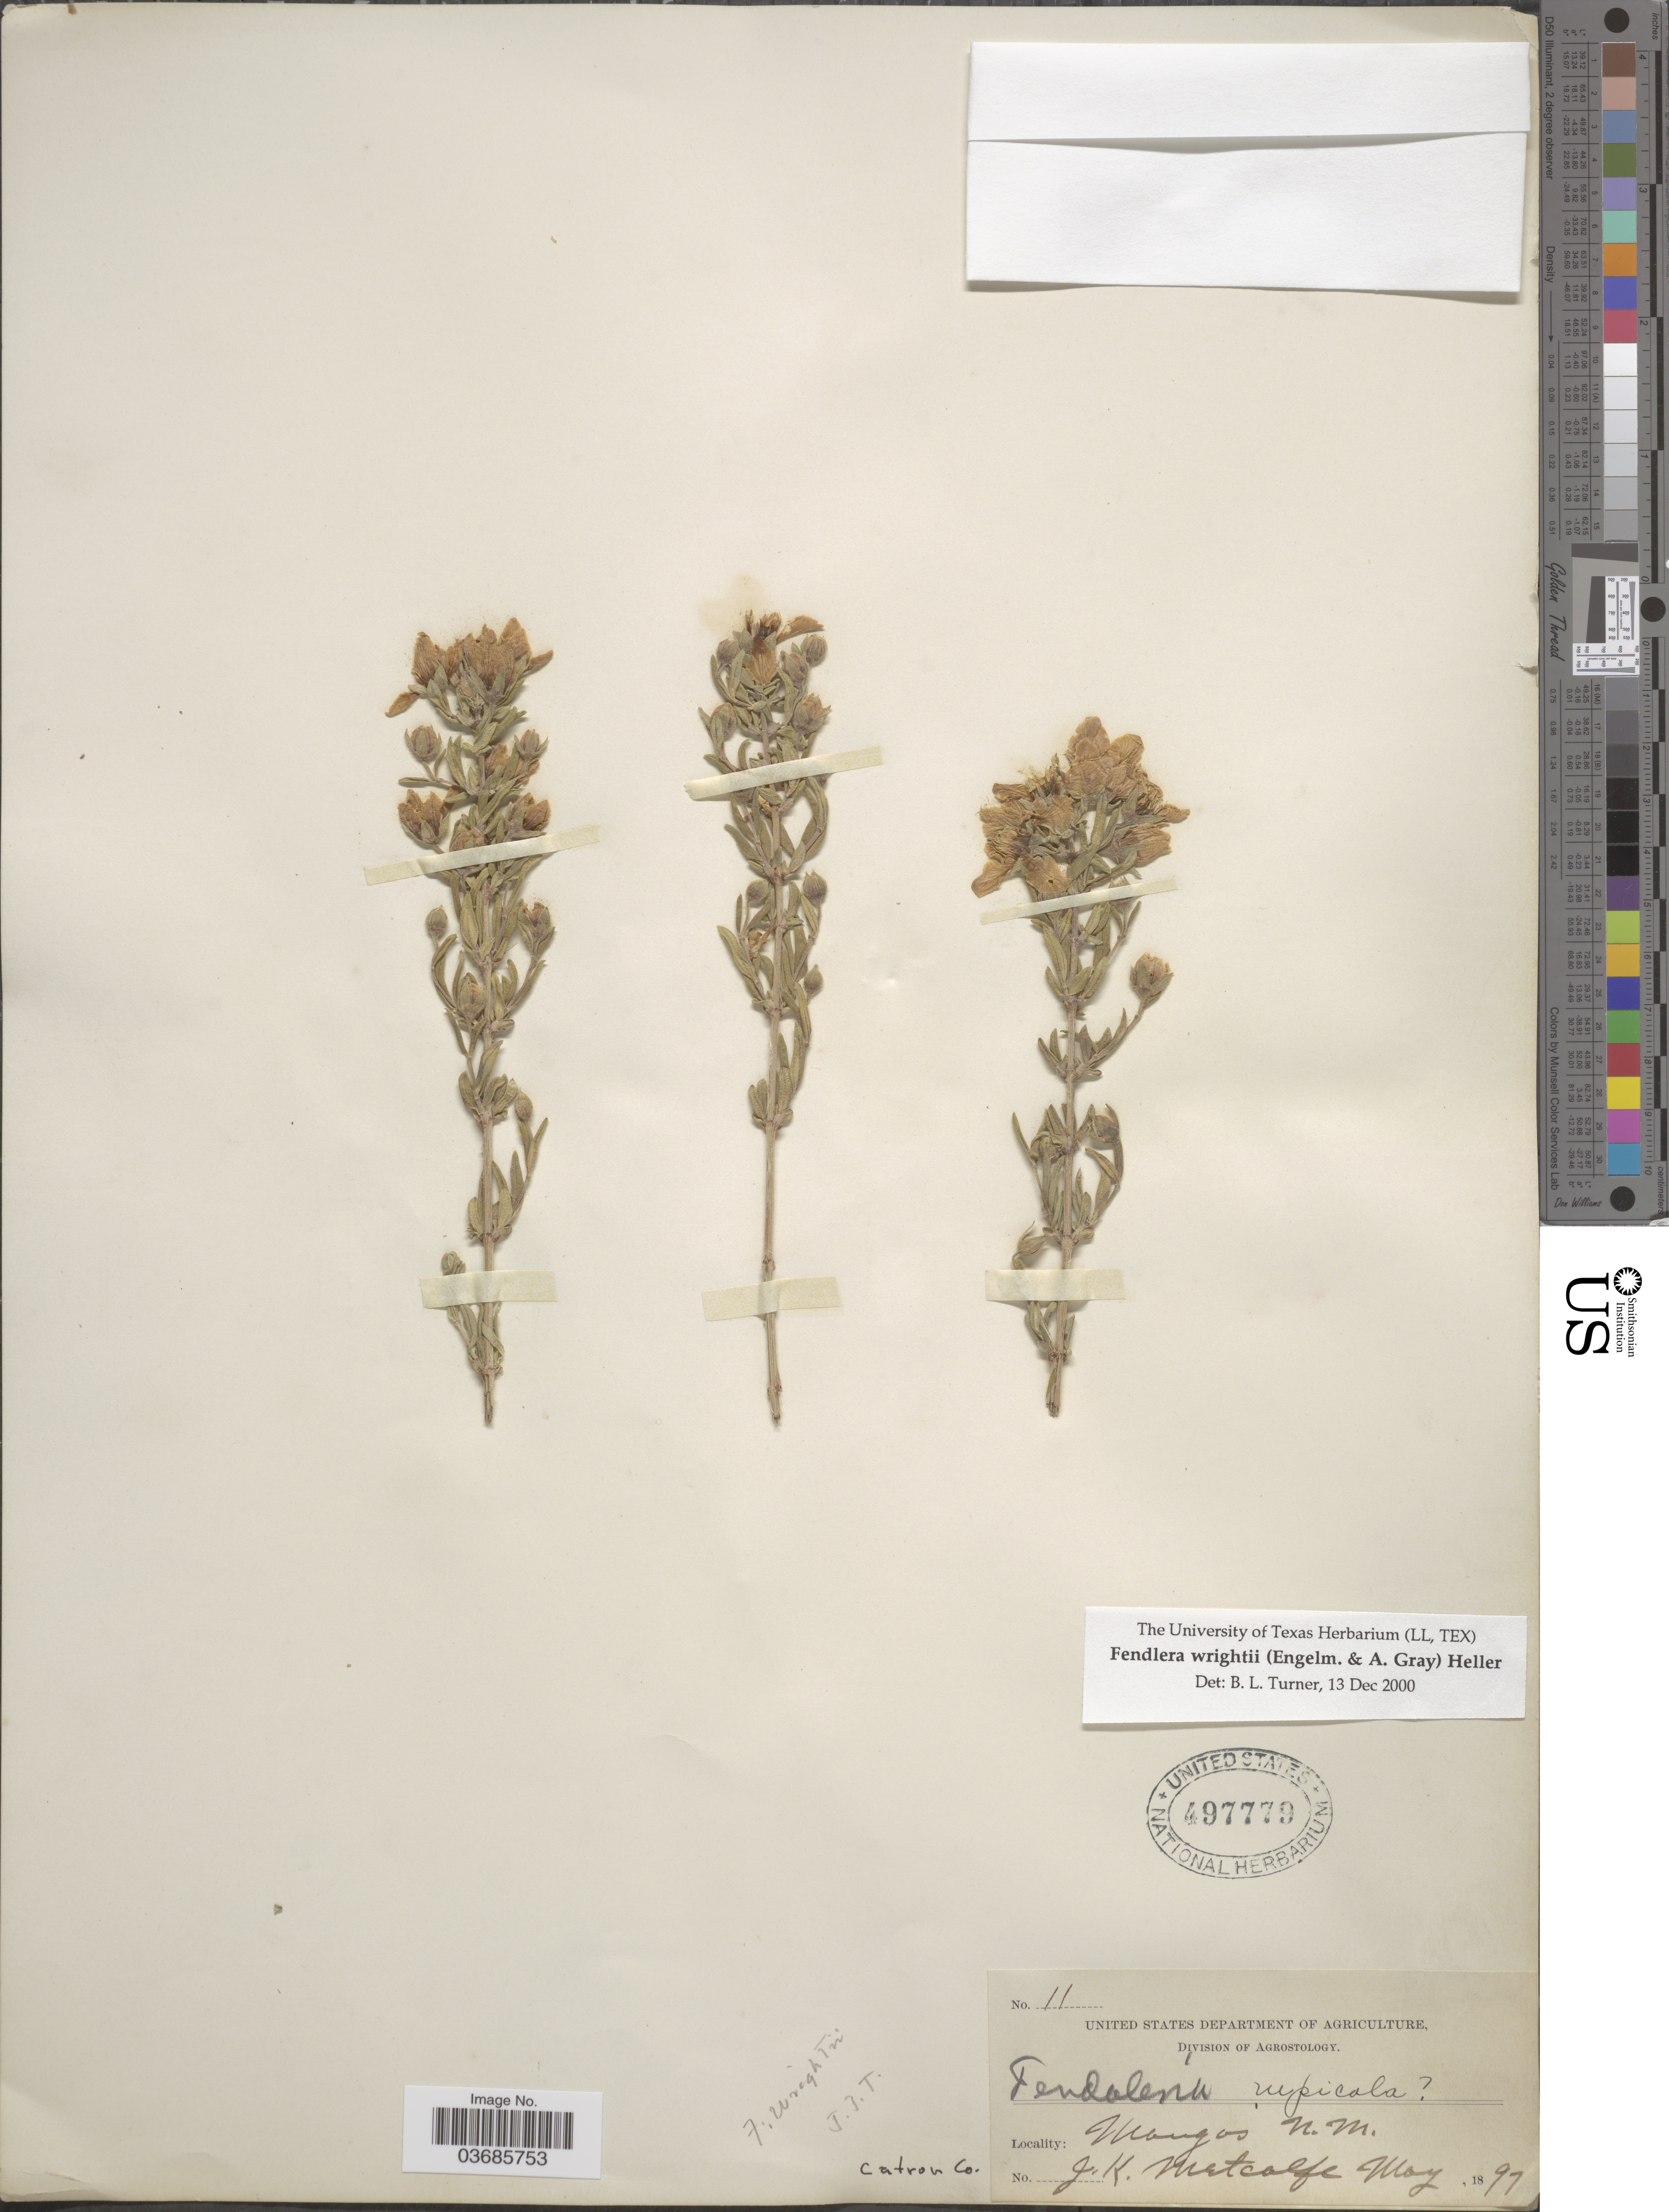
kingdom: Plantae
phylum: Tracheophyta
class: Magnoliopsida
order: Cornales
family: Hydrangeaceae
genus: Fendlera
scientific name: Fendlera wrightii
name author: (Engelm. & A. Gray) A. Heller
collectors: J. Metcalfe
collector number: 11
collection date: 1897-05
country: United States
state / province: New Mexico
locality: Mangas. Catron Co.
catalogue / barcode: US 497779